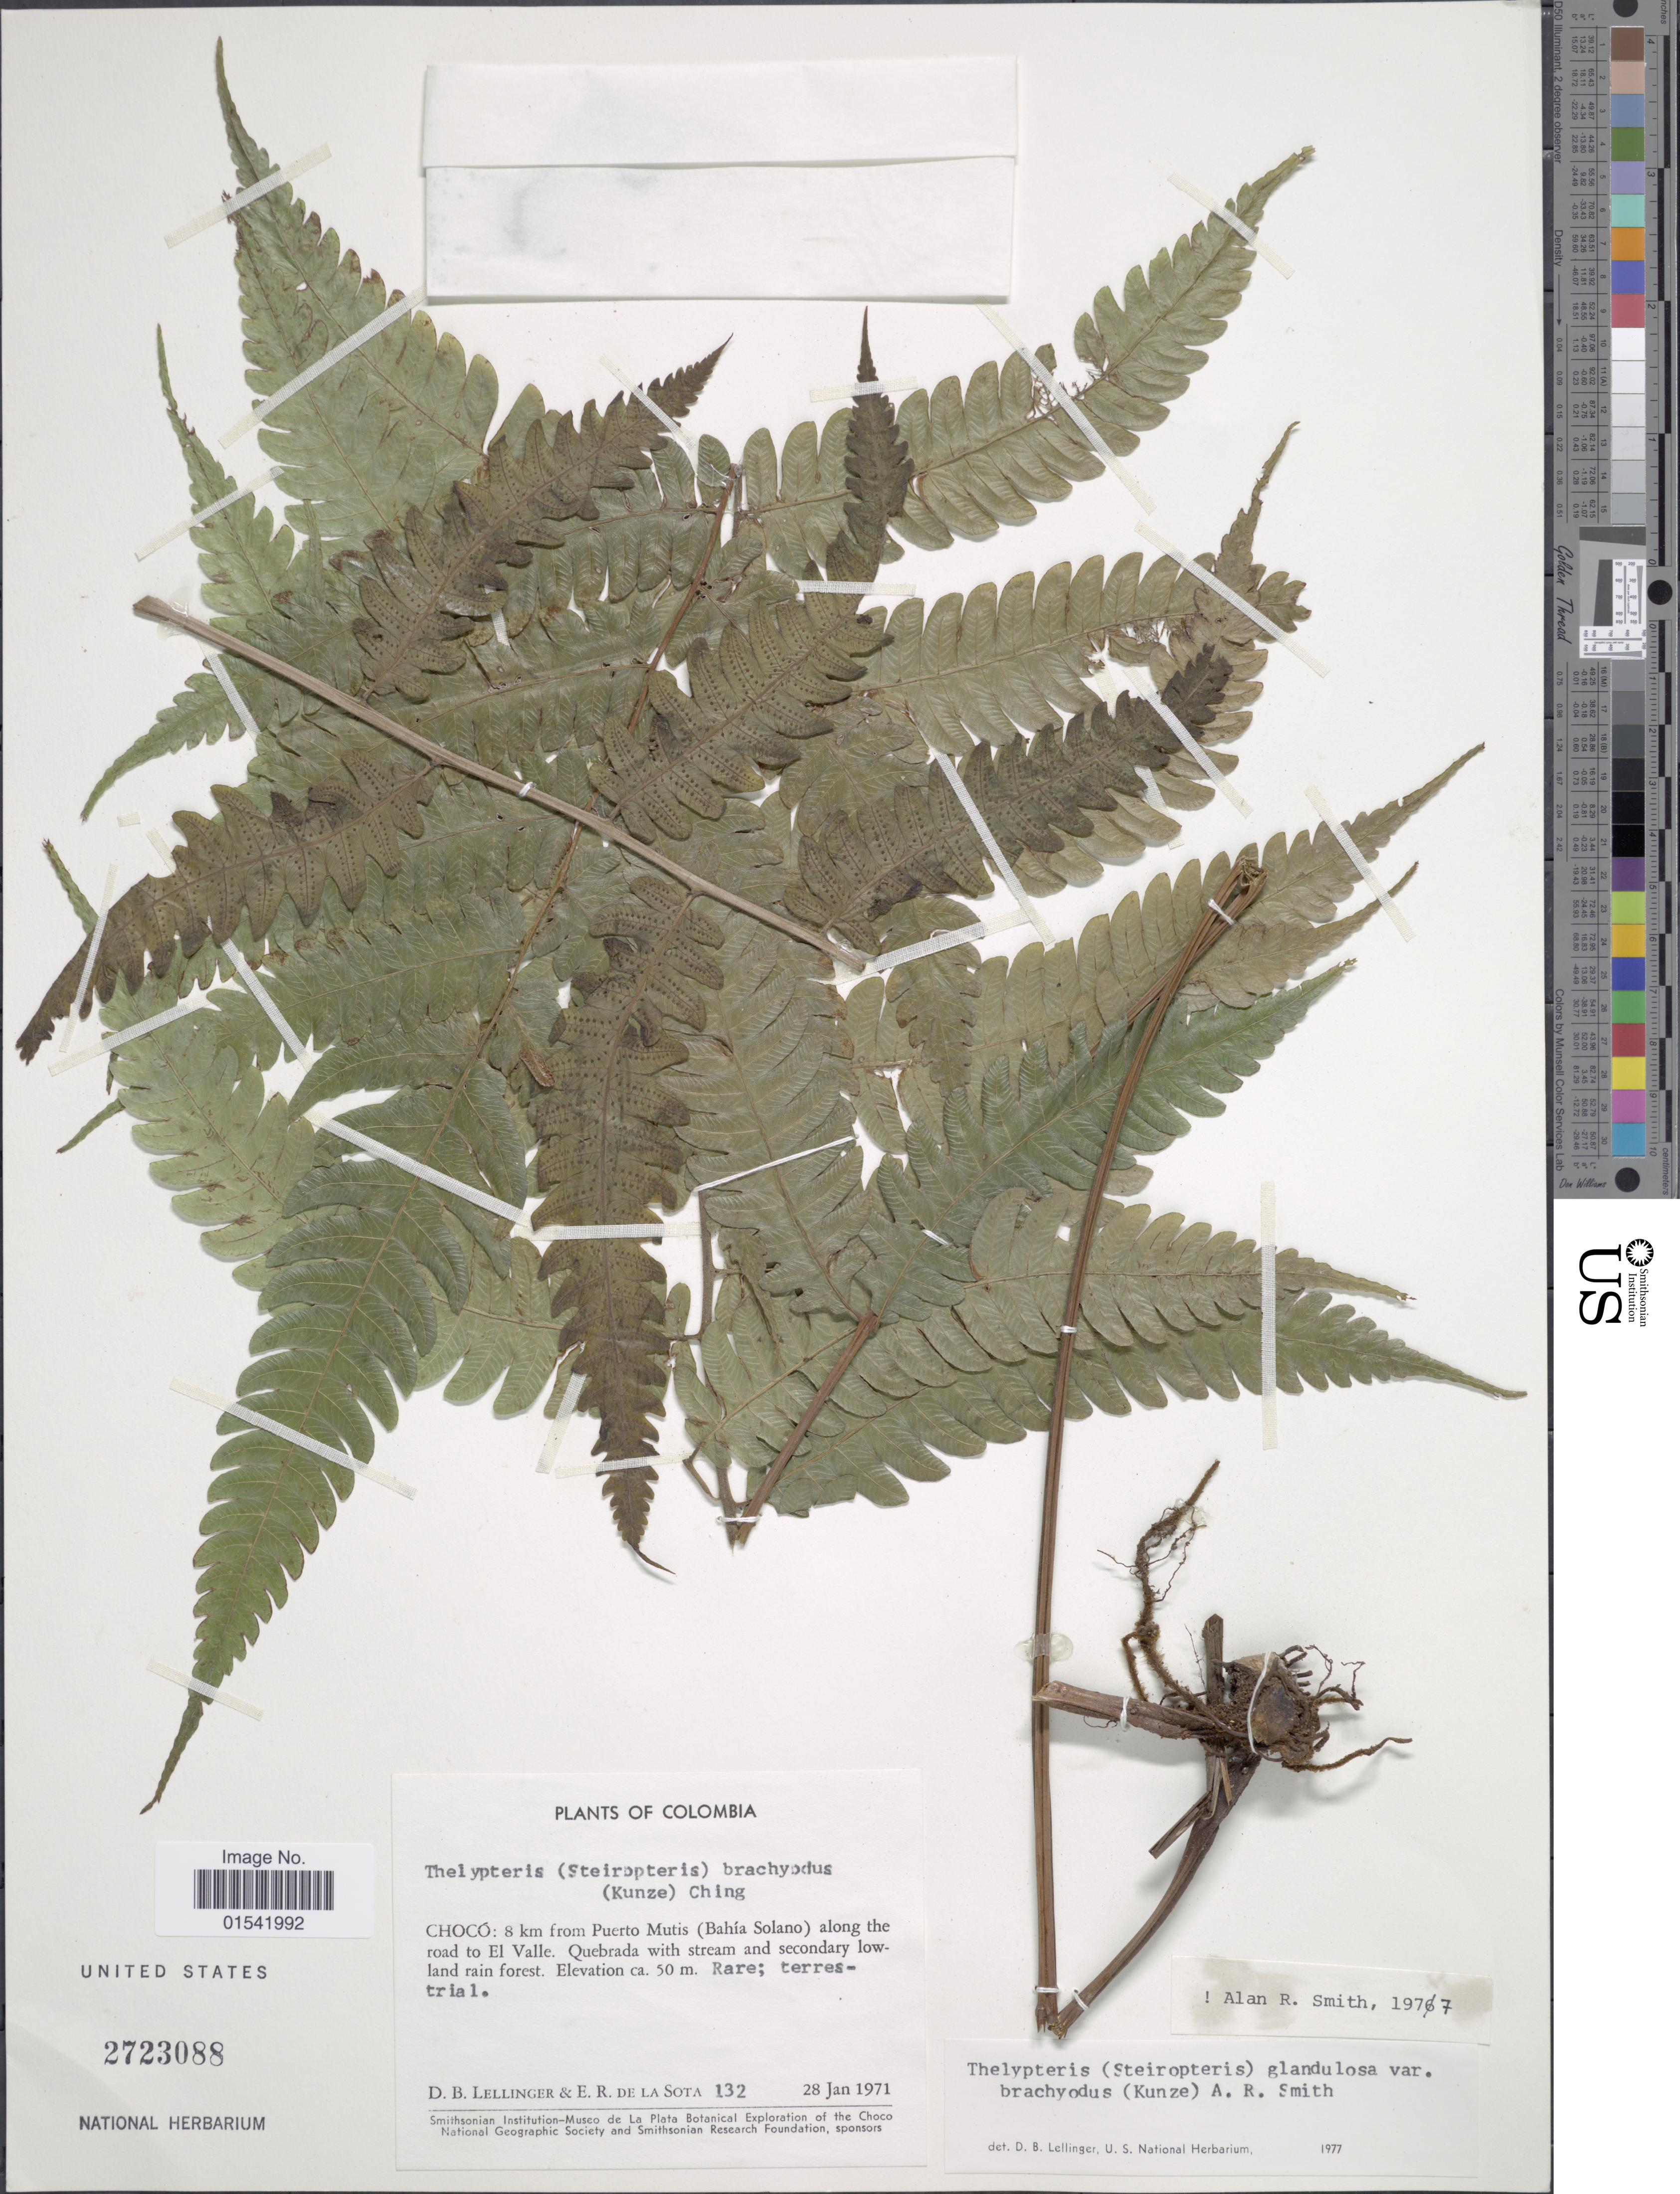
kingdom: Plantae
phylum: Tracheophyta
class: Polypodiopsida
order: Polypodiales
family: Thelypteridaceae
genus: Steiropteris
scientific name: Steiropteris glandulosa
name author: (Hook. f.) Pic. Serm.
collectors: D. B. Lellinger & E. R. de la Sota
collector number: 132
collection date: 1971-01-28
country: Colombia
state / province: Chocó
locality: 8 km from Puerto Mutis (Bahía Solano) along the road to El Valle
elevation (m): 50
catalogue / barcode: US 2723088